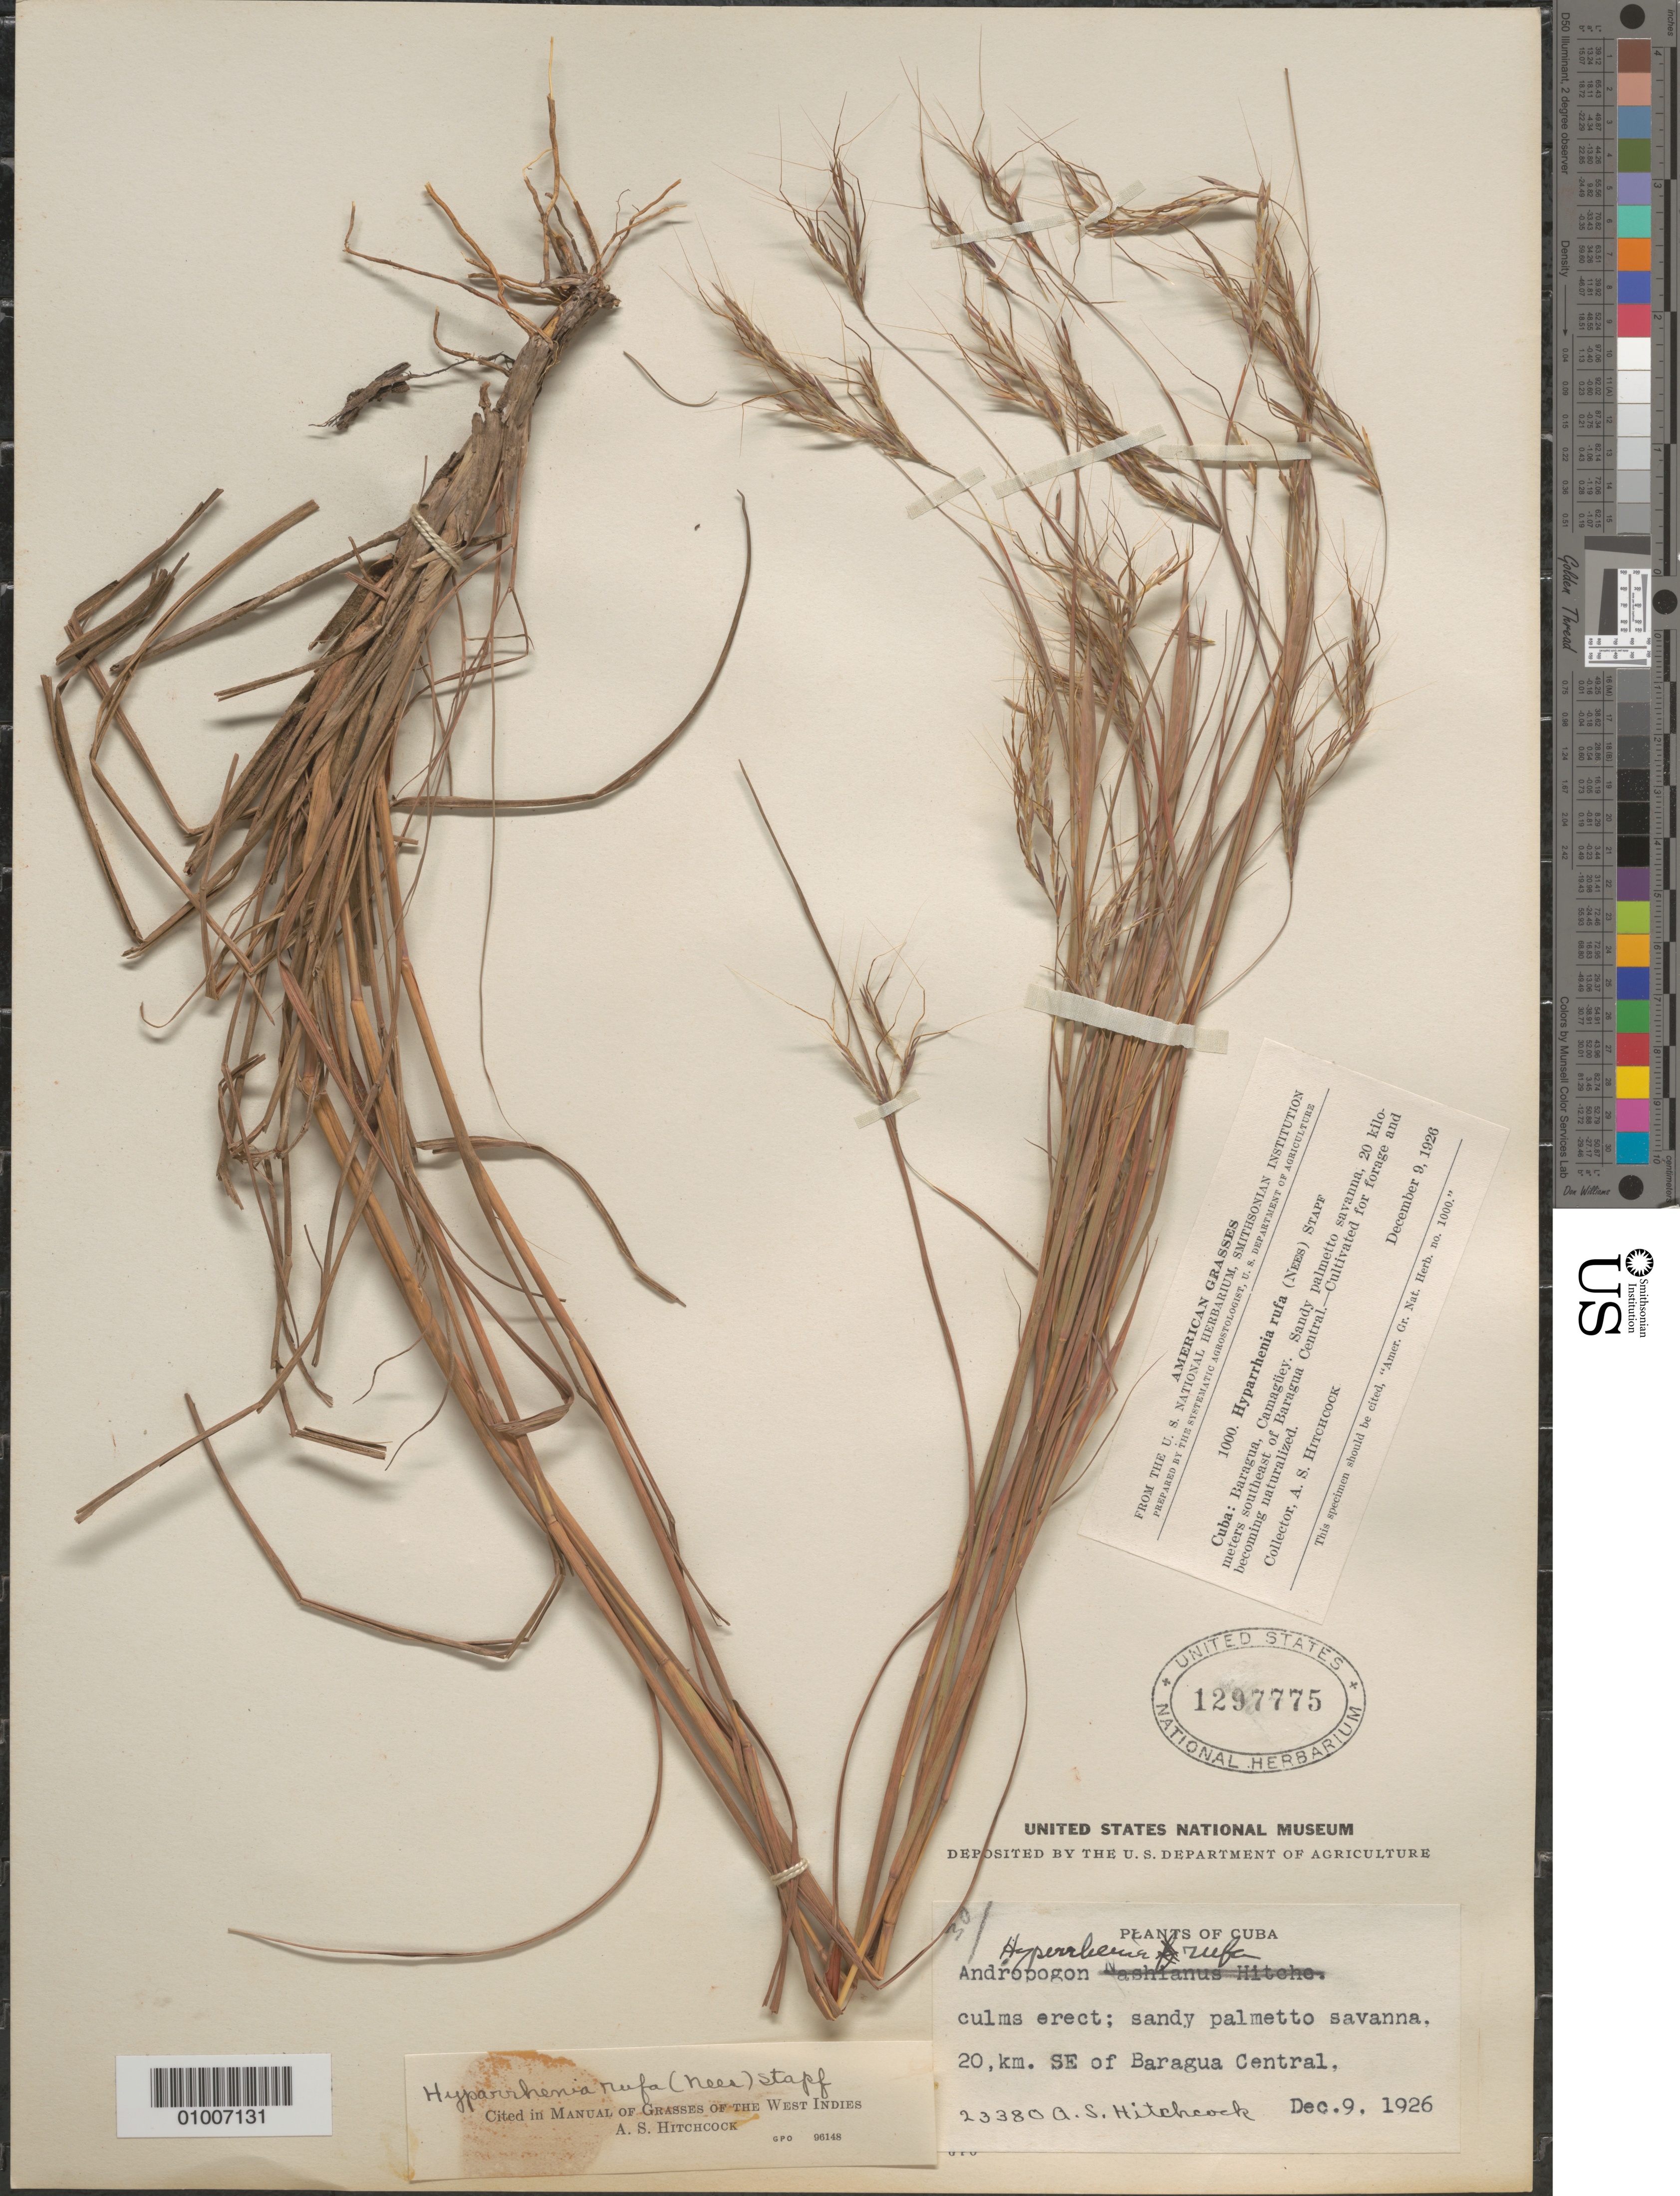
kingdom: Plantae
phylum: Tracheophyta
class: Liliopsida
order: Poales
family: Poaceae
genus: Hyparrhenia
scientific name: Hyparrhenia hirta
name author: (L.) Stapf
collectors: A. S. Hitchcock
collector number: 23380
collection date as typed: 09 Dec 1926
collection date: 1926-12-09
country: Cuba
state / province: Ciego de Ávila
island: Cuba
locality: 20 km SE of Baragua Central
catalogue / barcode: US 1297775